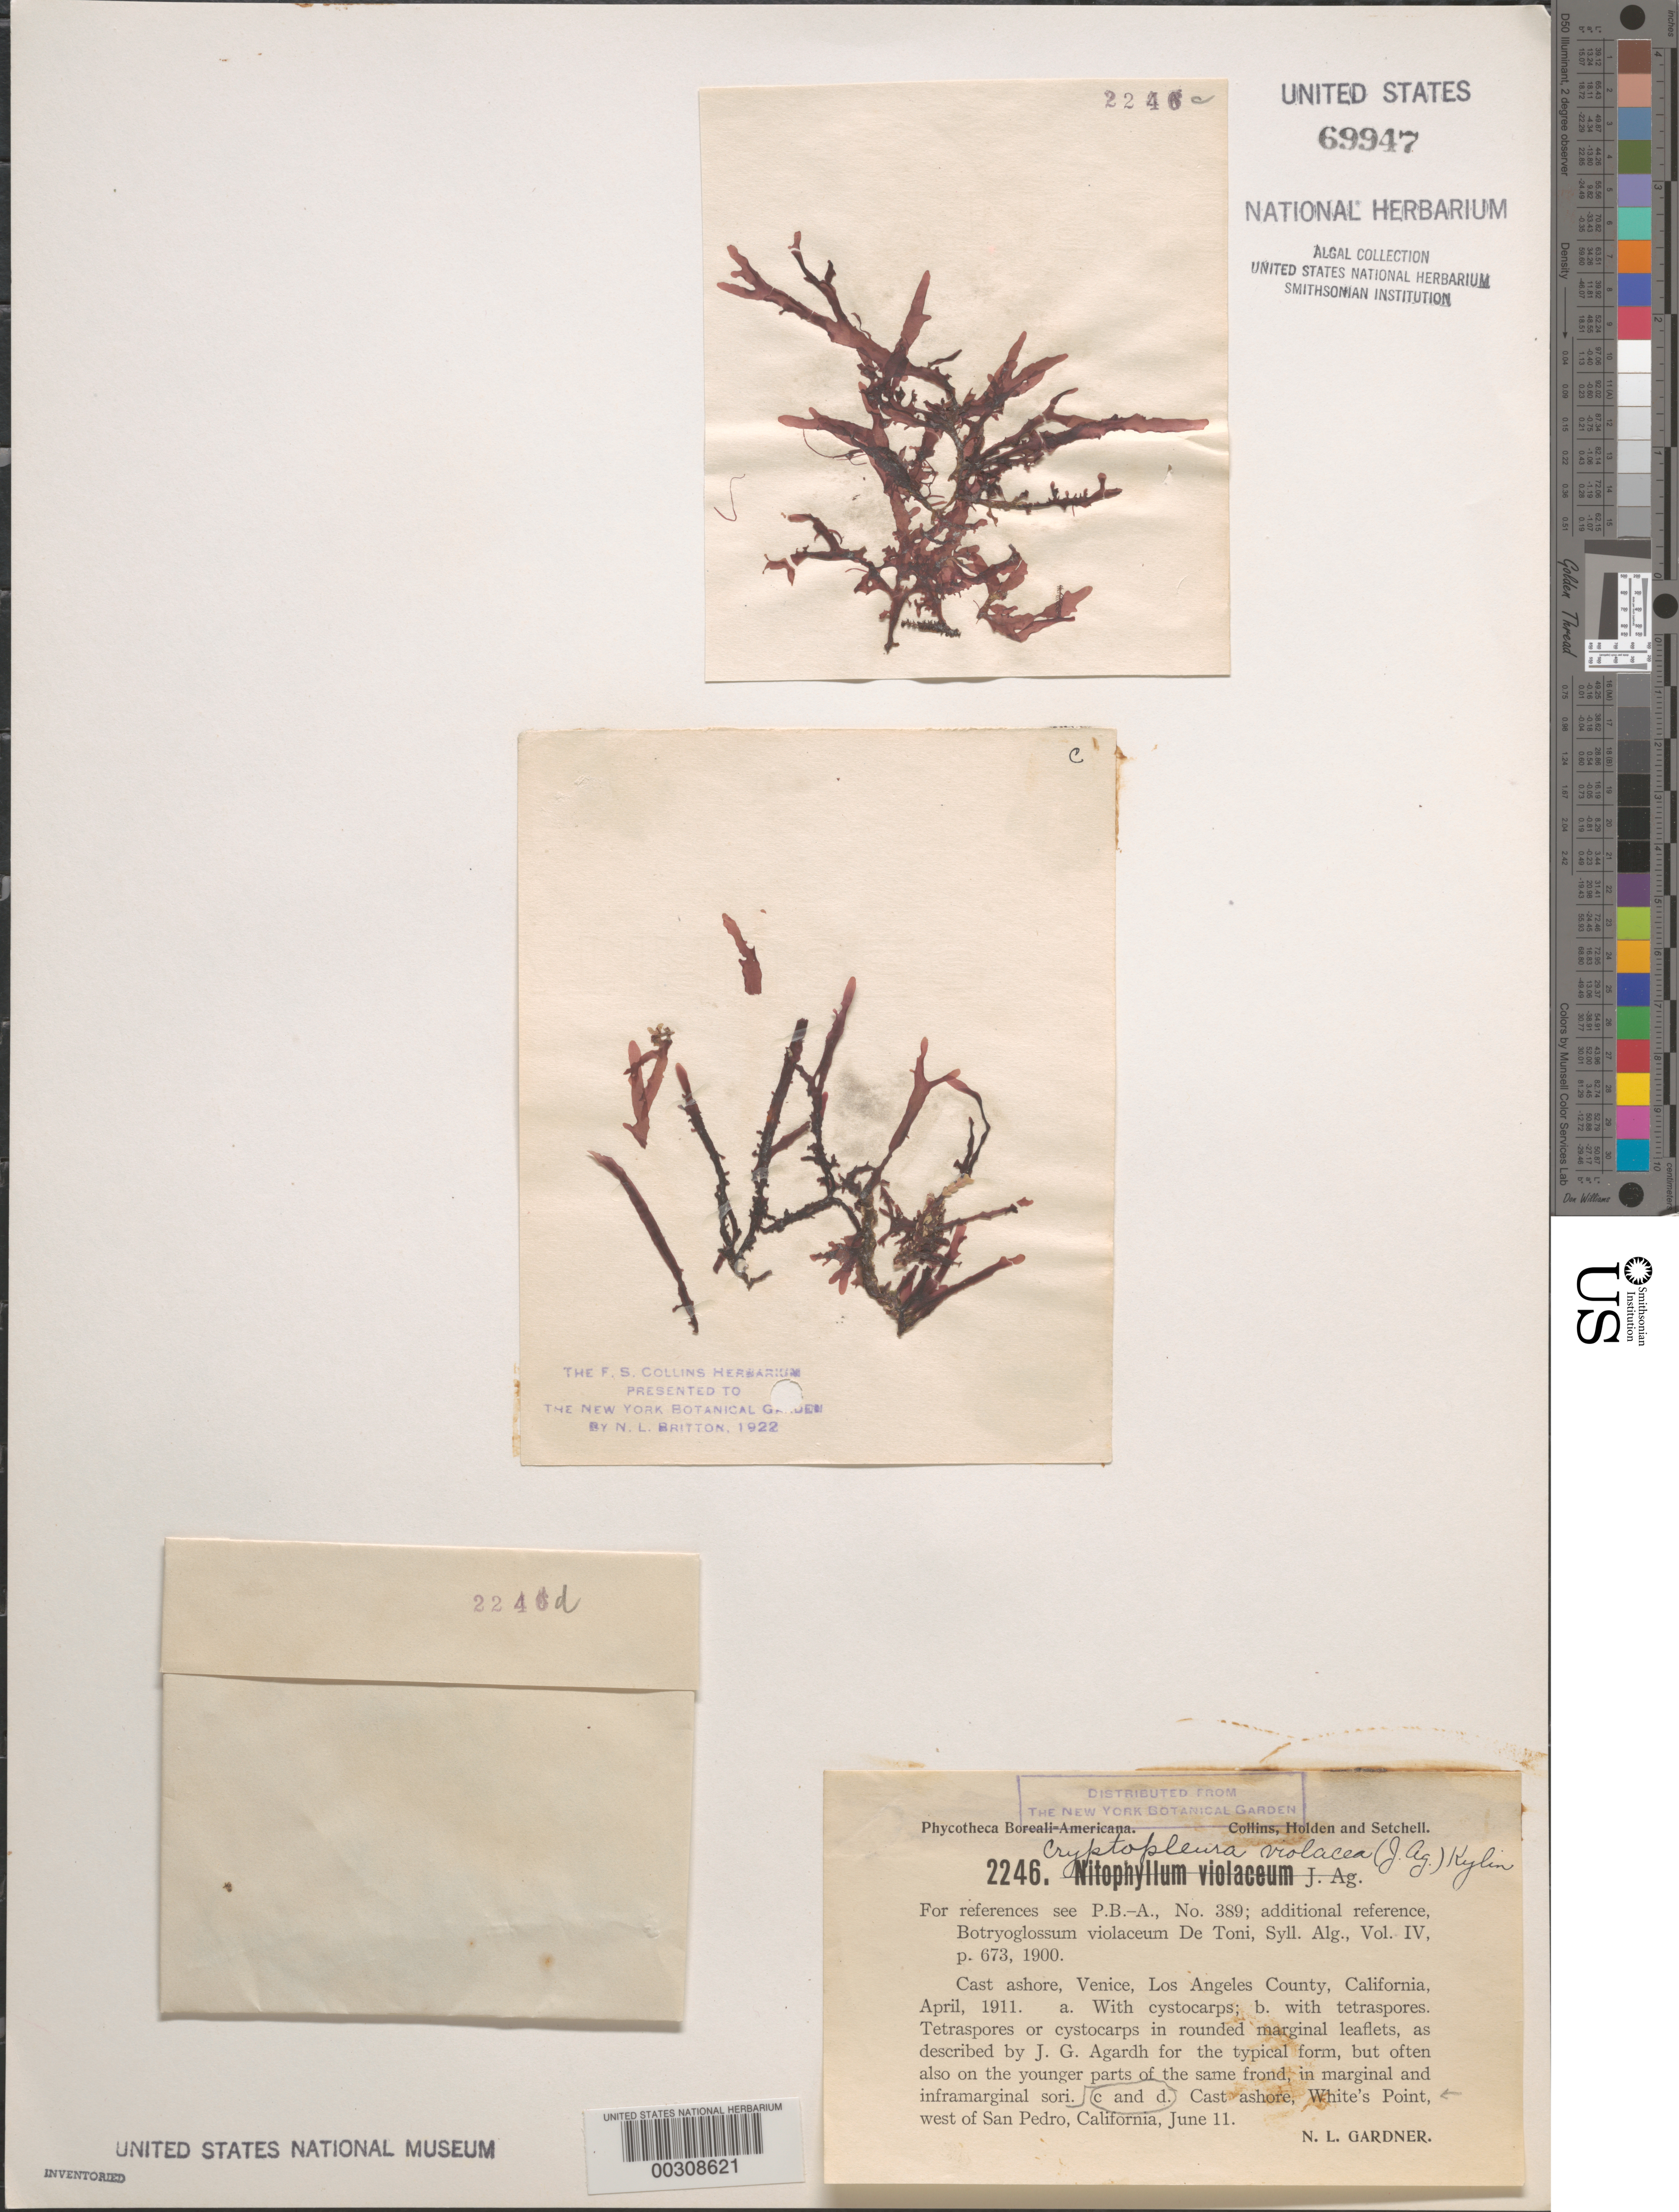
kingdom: Plantae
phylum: Rhodophyta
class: Florideophyceae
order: Ceramiales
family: Delesseriaceae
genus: Cryptopleura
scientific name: Cryptopleura violacea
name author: (J. Ag.) Kylin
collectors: N. Gardner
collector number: PB-A 2246c & PB-A 2246d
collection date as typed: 11 Jun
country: United States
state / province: California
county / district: Los Angeles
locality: White's Point, west of San Pedro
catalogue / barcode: US 69947